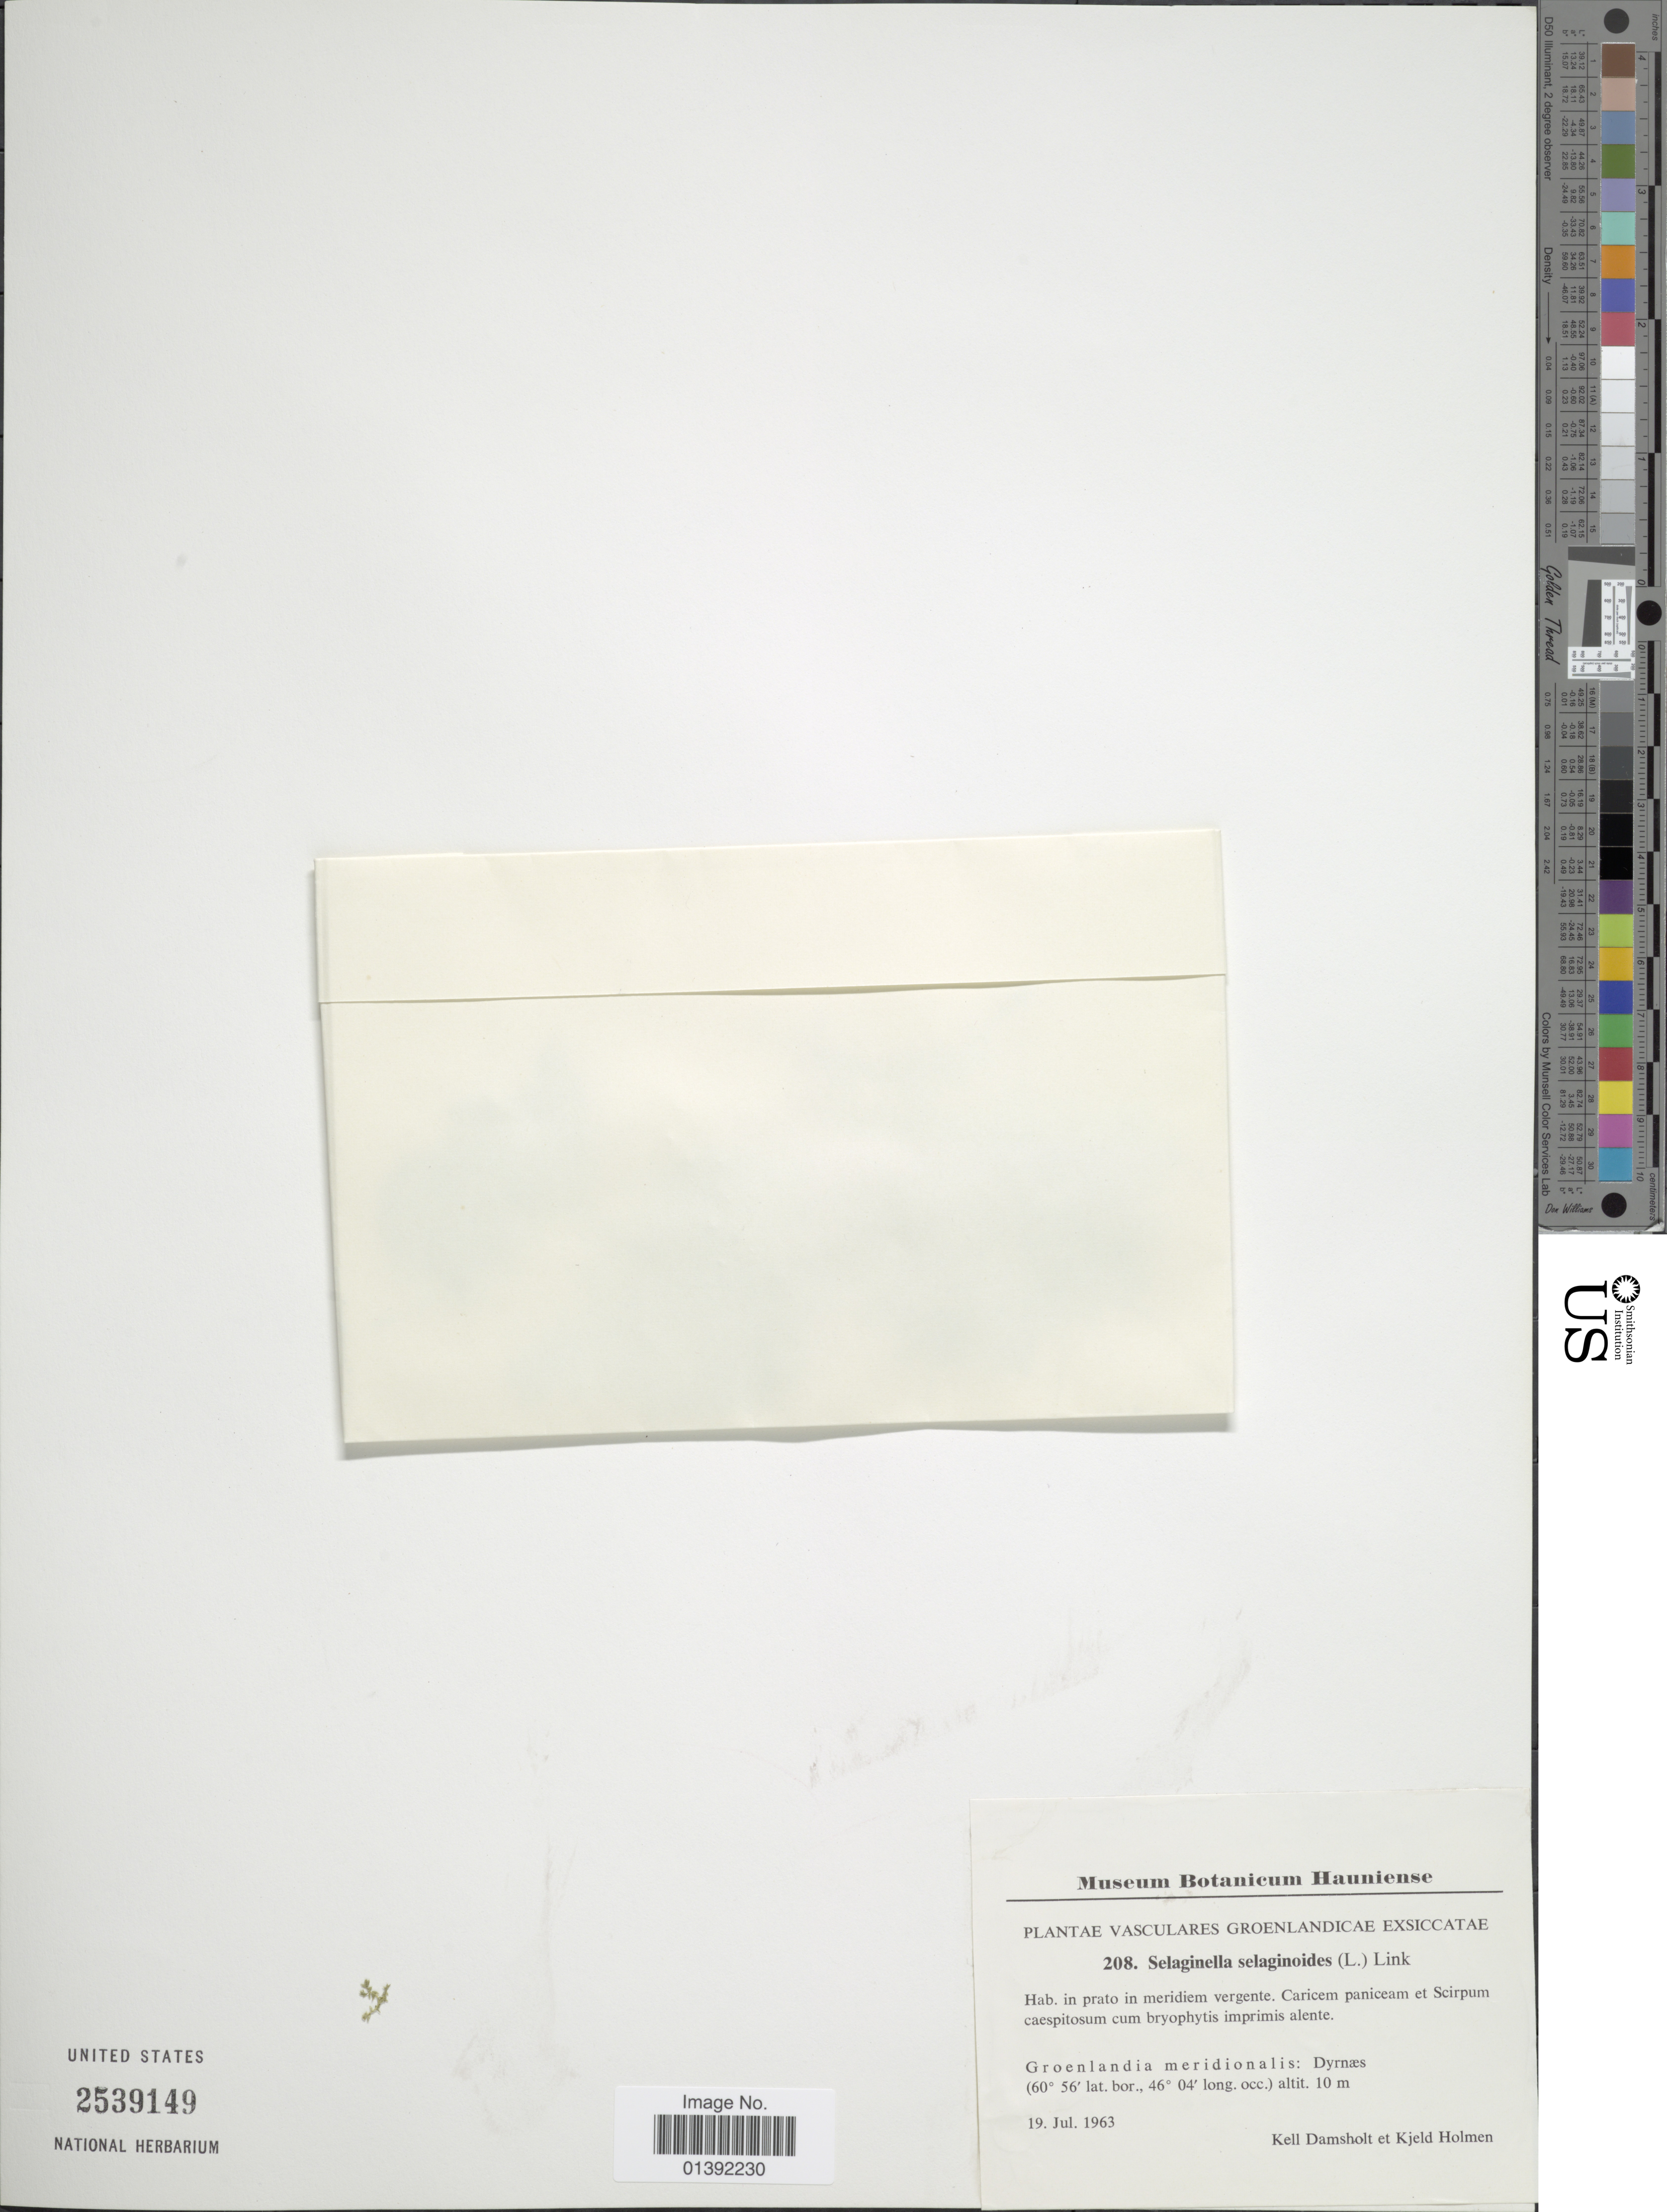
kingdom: Plantae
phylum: Tracheophyta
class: Lycopodiopsida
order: Selaginellales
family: Selaginellaceae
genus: Selaginella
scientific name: Selaginella selaginoides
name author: (L.) Link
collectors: K. Damsholt & K. A. Holmen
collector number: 208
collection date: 1963-07-19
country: Greenland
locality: Groenlandia meridionalis: Dyrnaes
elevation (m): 10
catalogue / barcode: US 2539149